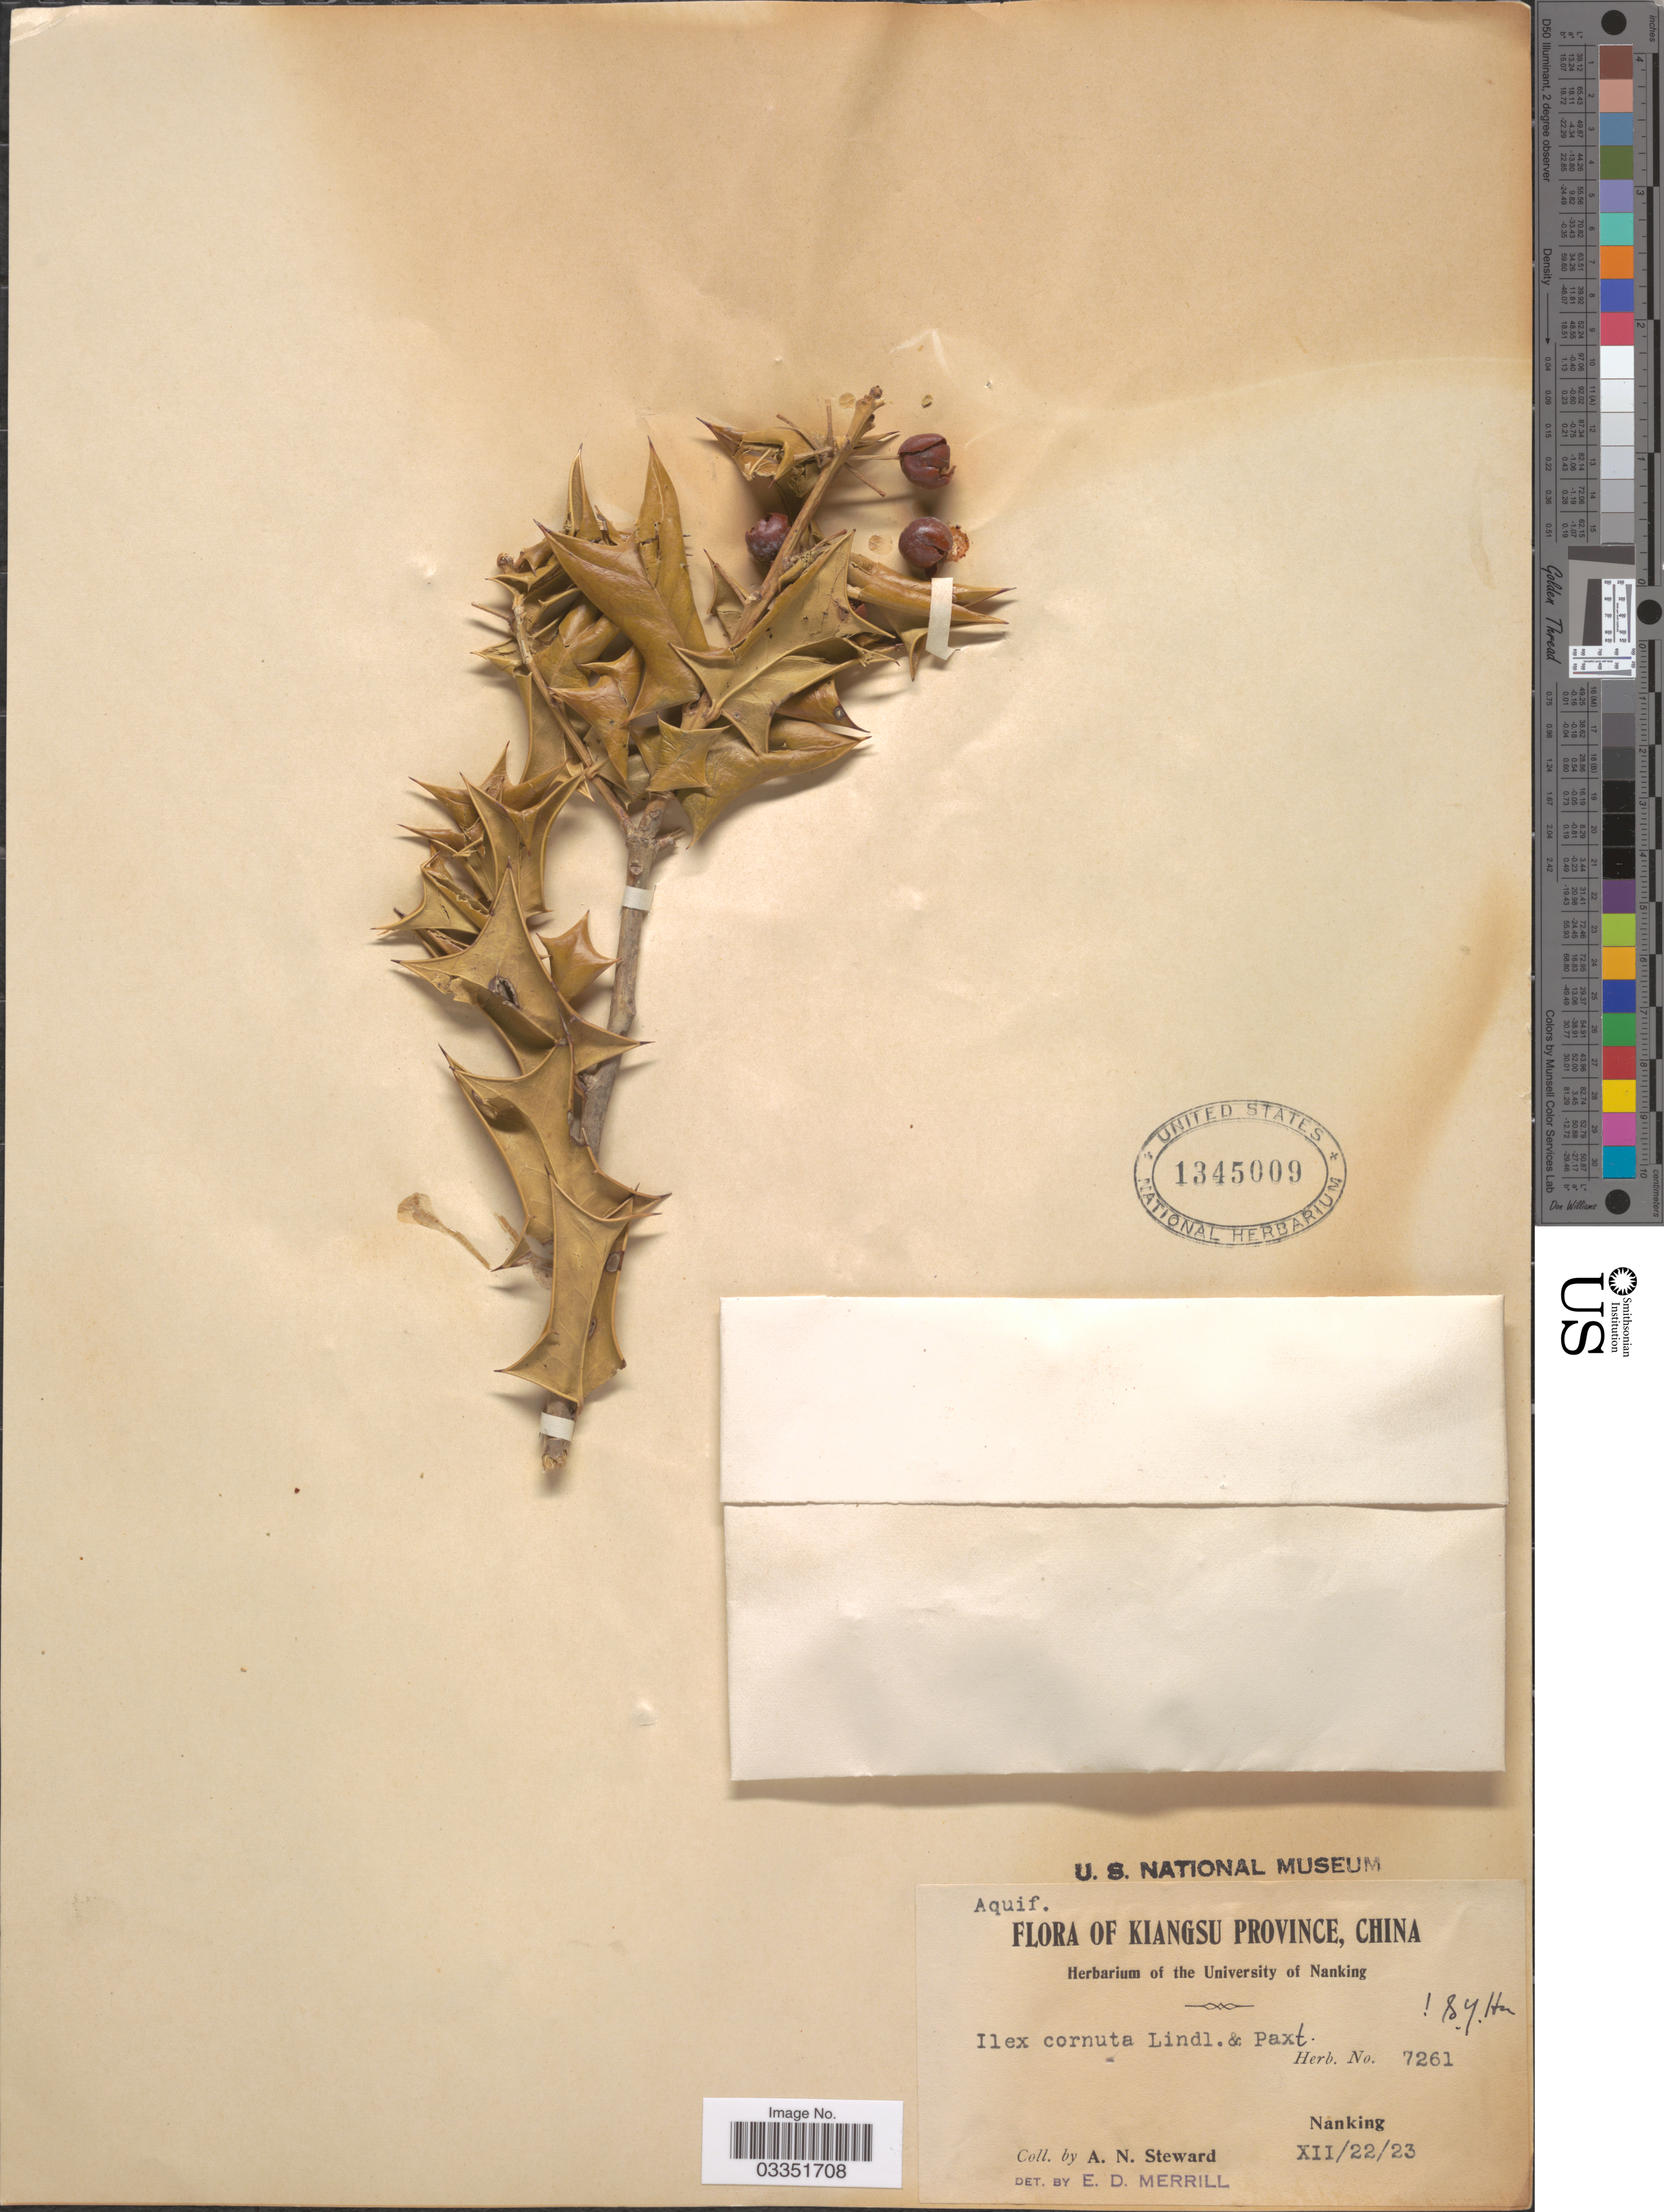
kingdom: Plantae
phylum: Tracheophyta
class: Magnoliopsida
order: Aquifoliales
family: Aquifoliaceae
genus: Ilex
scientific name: Ilex cornuta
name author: Lindl. & Paxton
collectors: A. N. Steward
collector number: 7261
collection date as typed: Transcribed d/m/y: 22/12/23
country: China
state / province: Jiangsu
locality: Kiangsu Province. Nanking.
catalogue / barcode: US 1345009